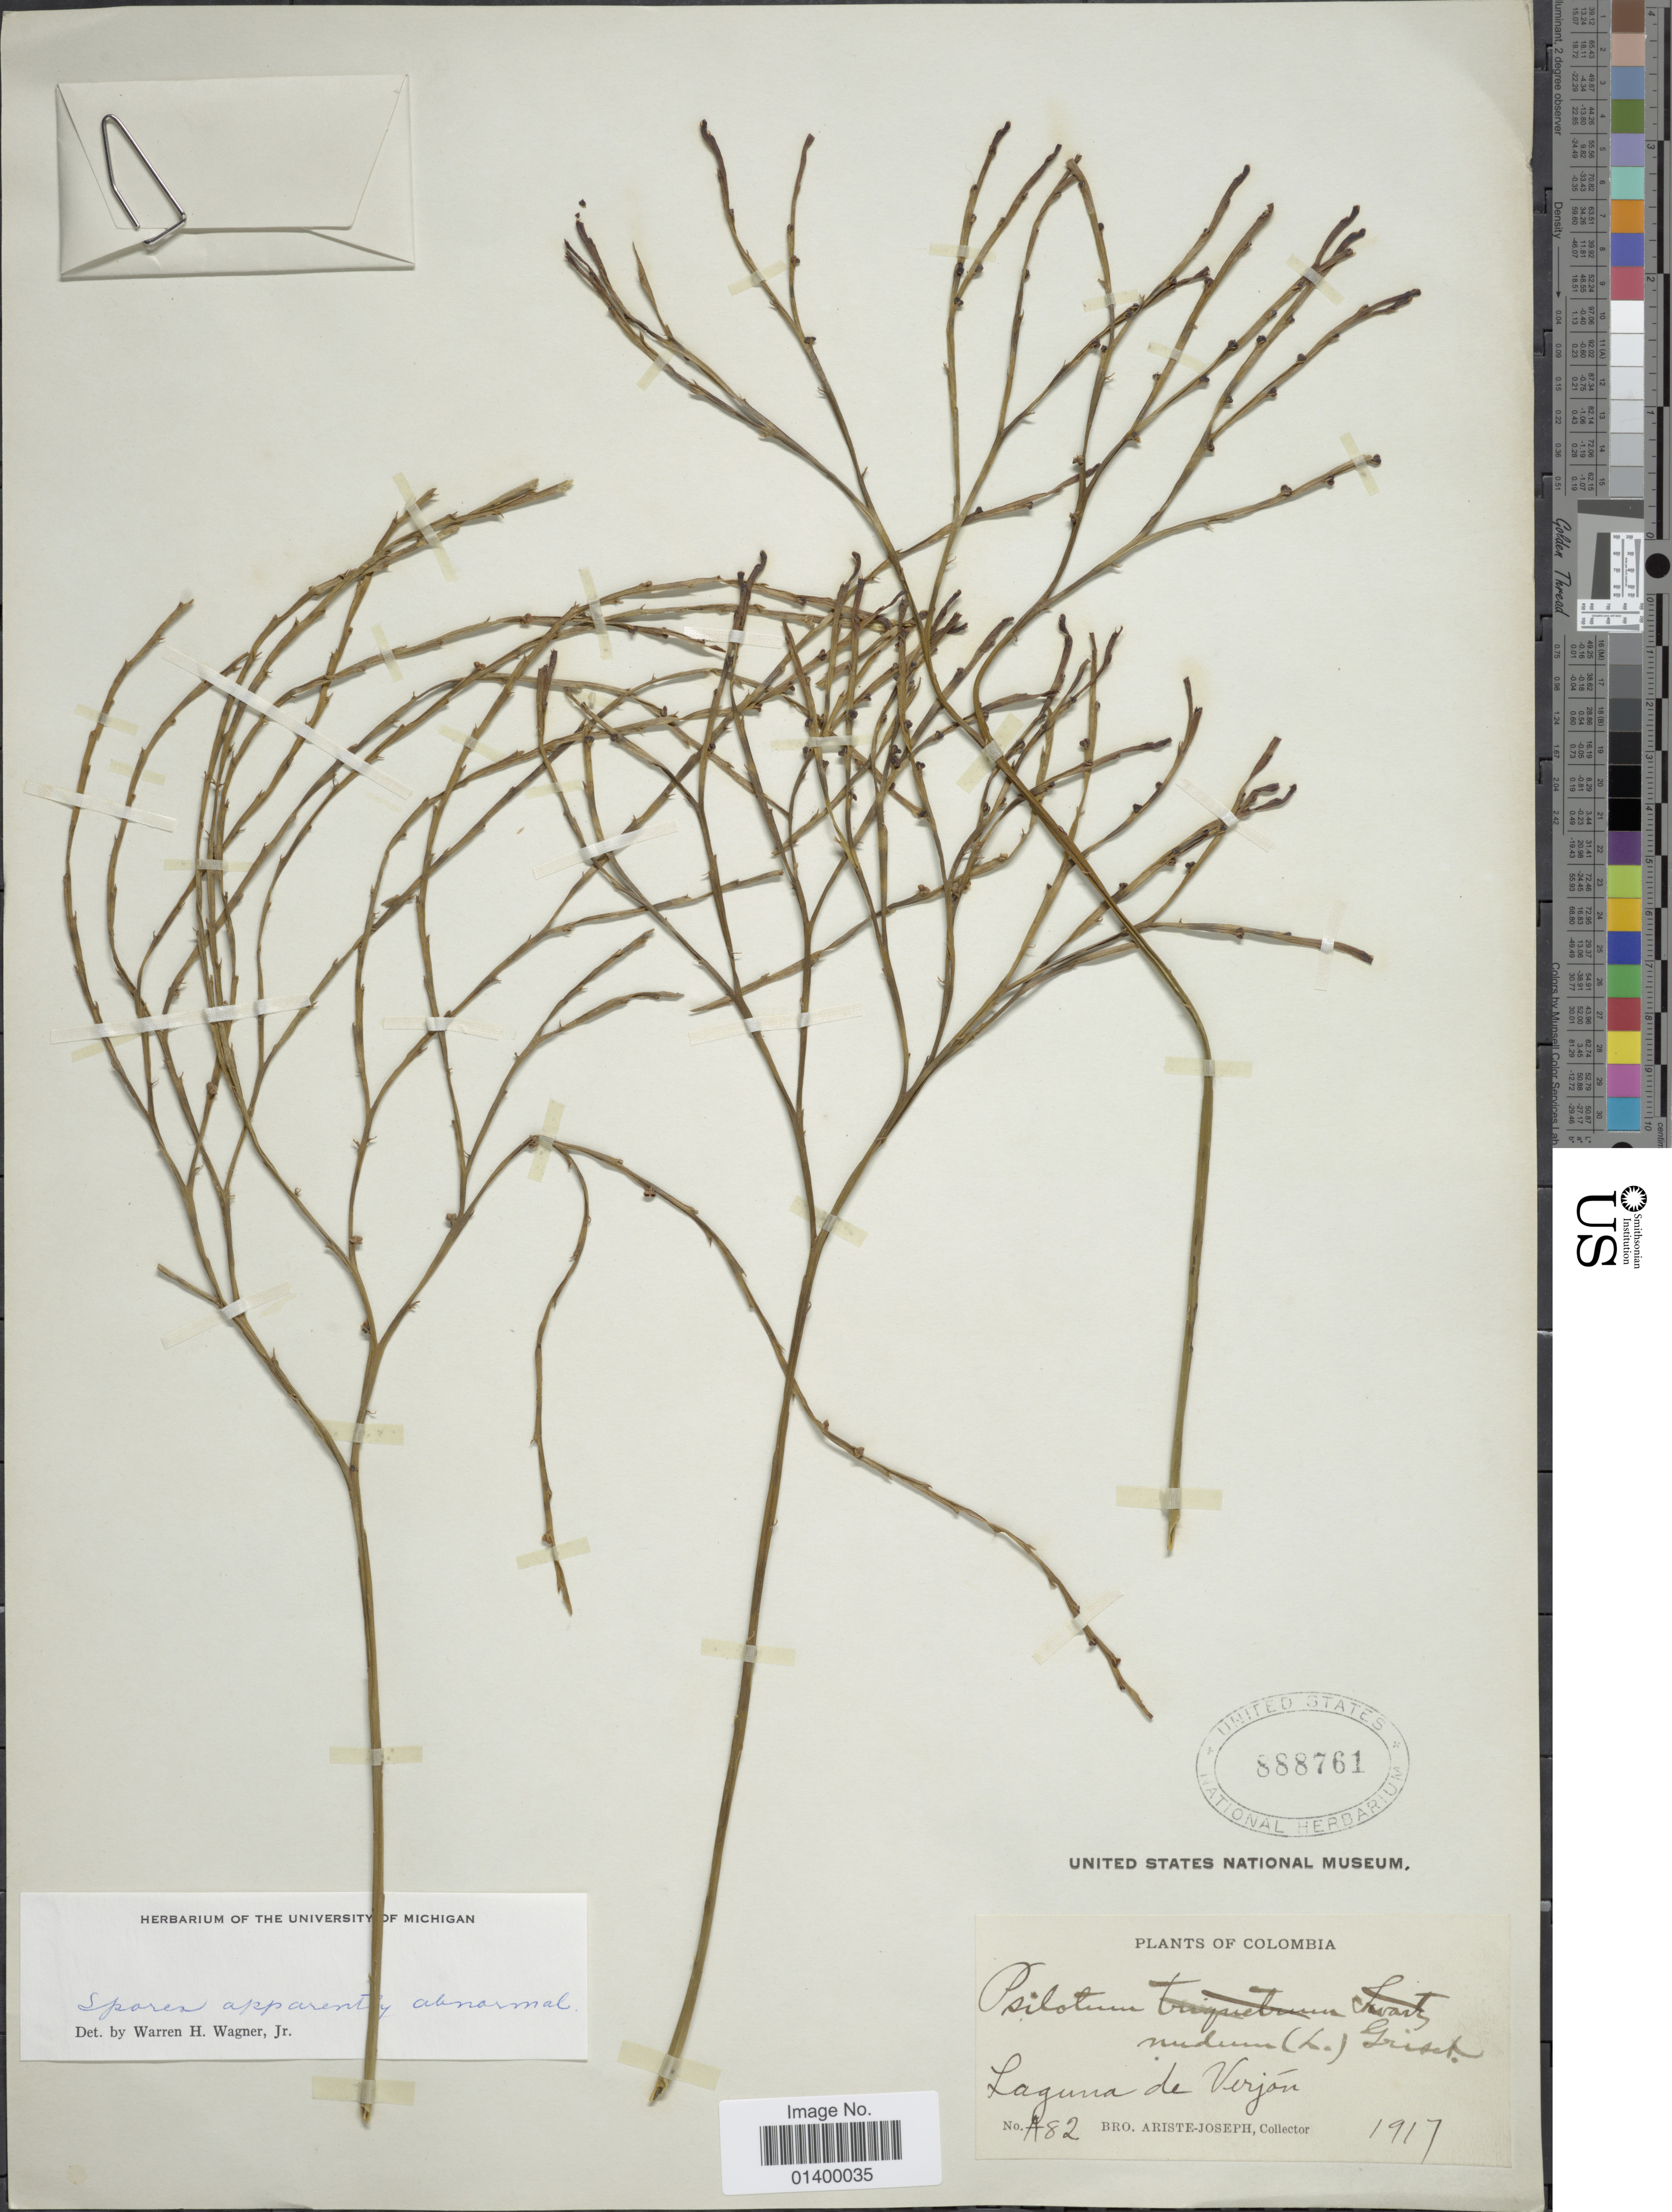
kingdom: Plantae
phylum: Tracheophyta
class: Polypodiopsida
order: Psilotales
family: Psilotaceae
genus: Psilotum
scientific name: Psilotum nudum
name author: (L.) P. Beauv.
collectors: Bro. Ariste-Joseph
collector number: A82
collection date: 1917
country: Colombia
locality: Laguna de Verjón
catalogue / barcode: US 888761